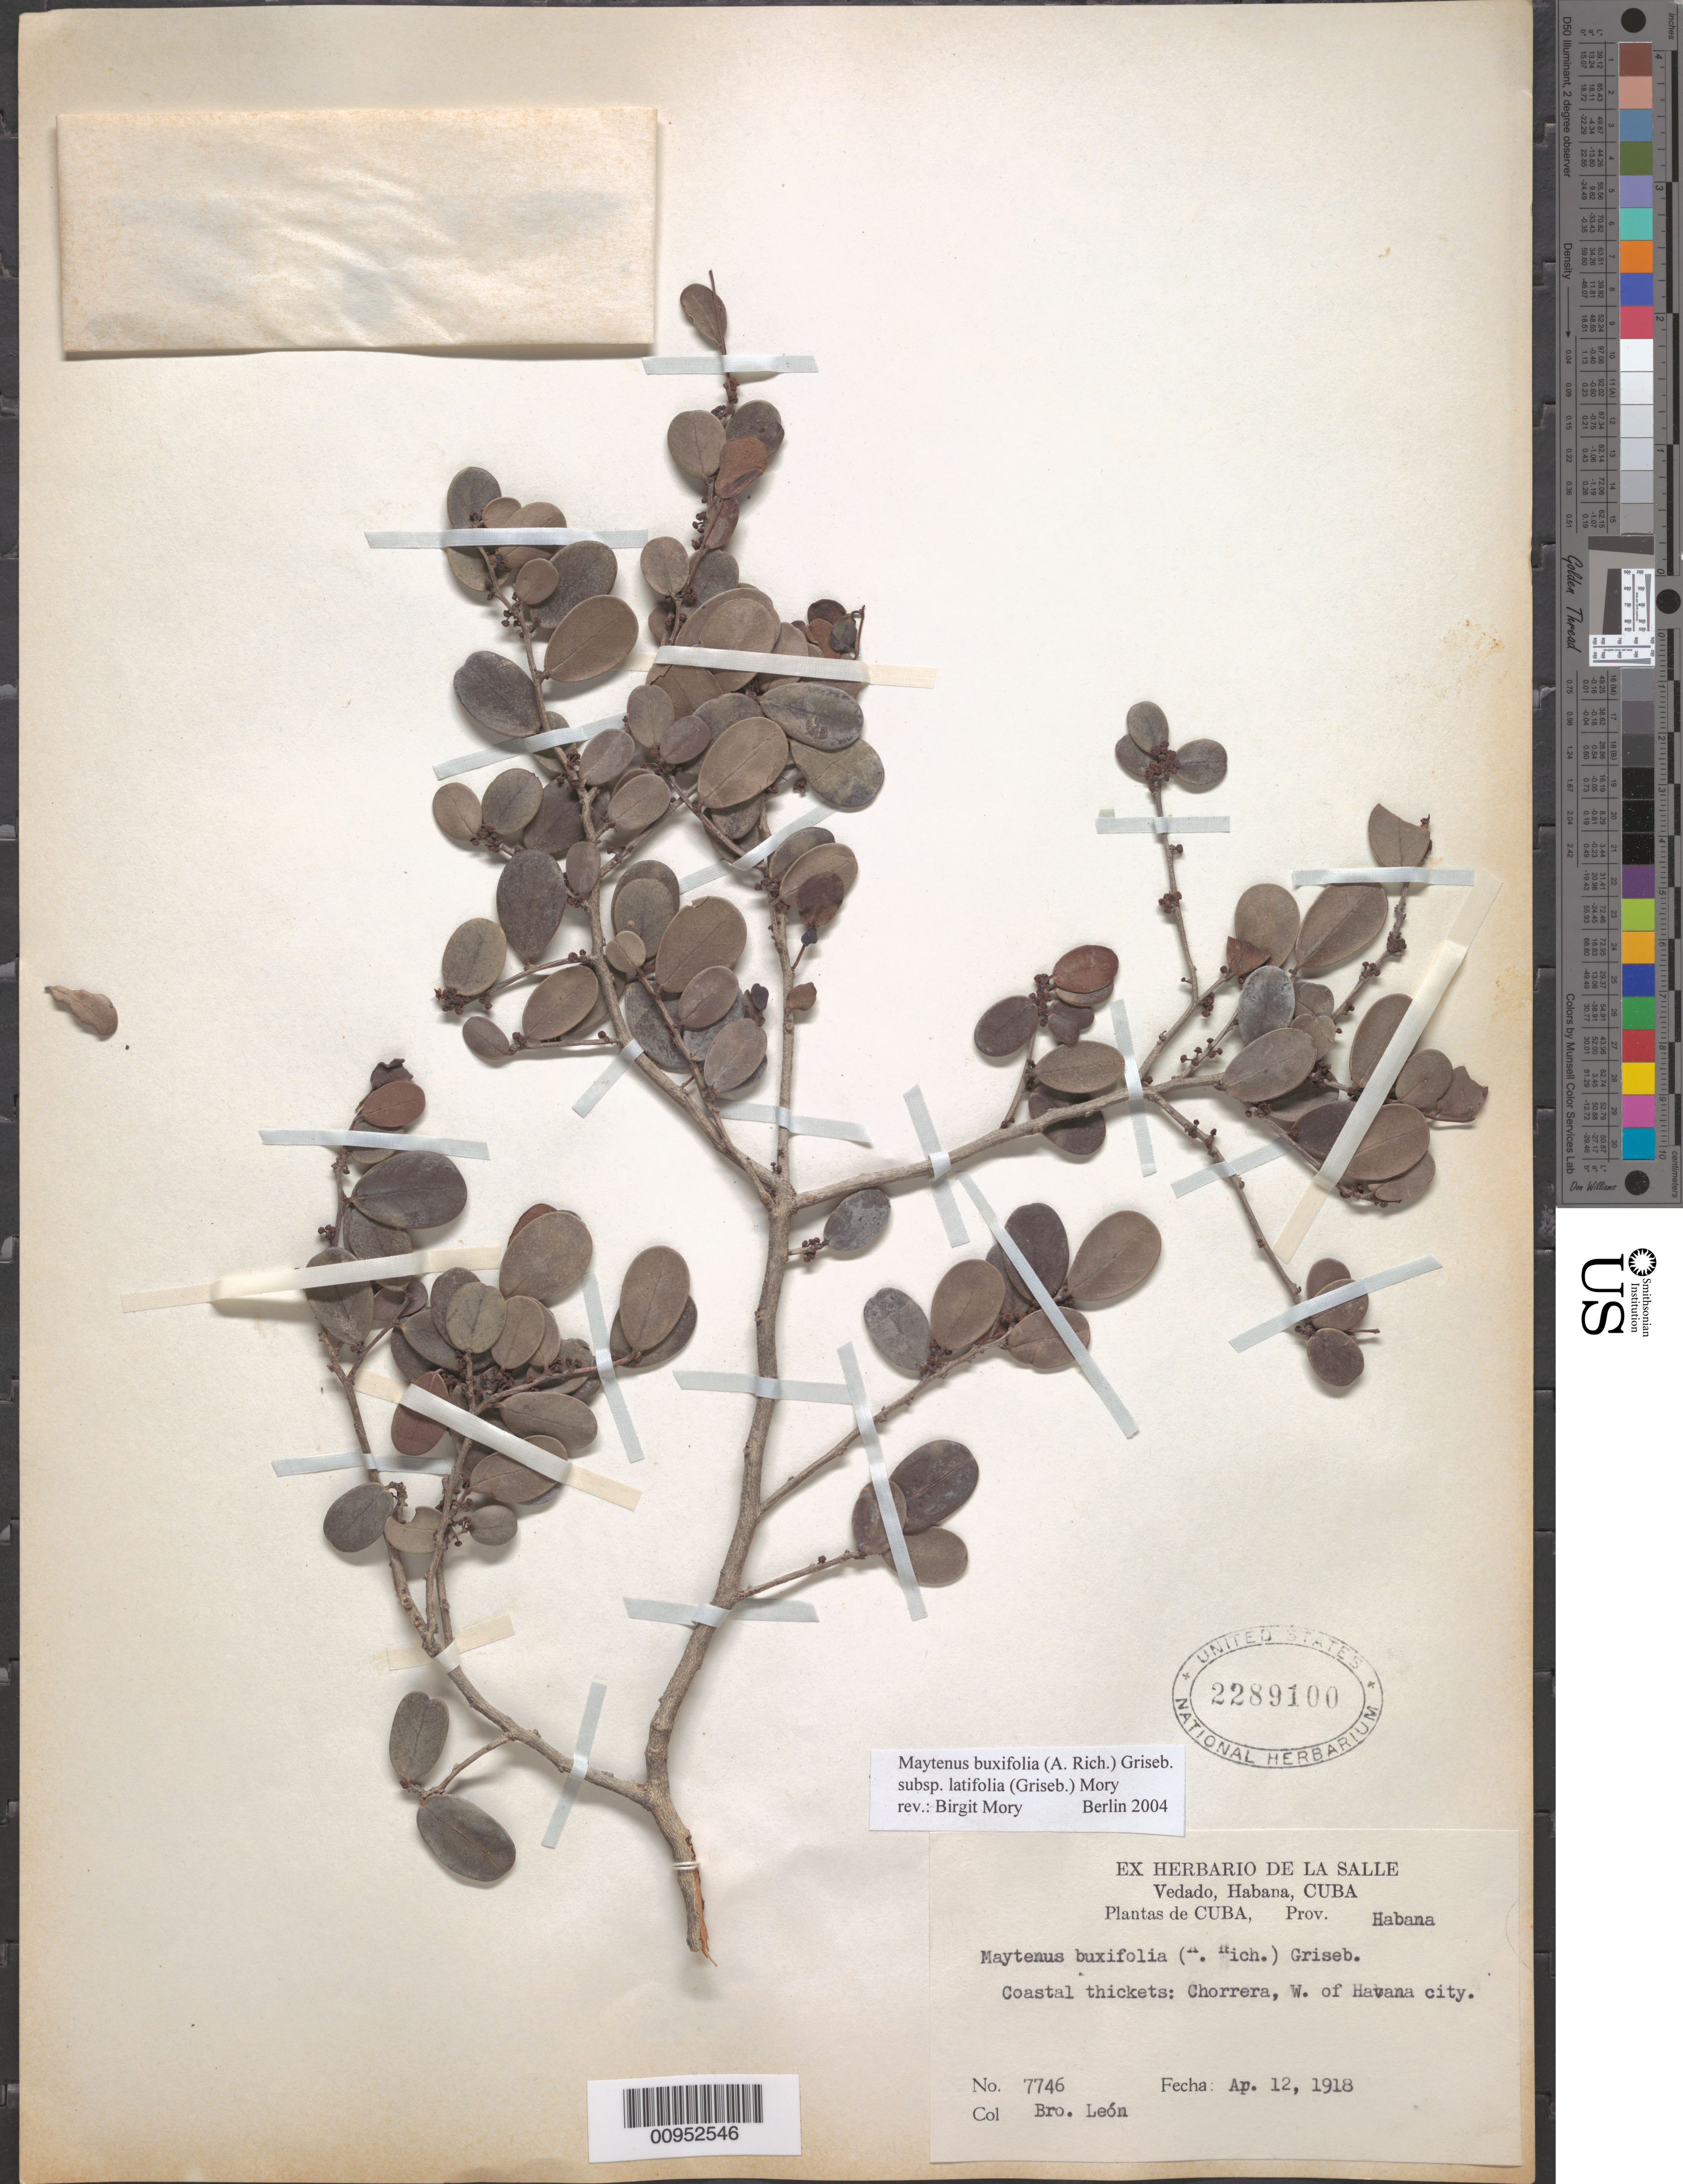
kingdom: Plantae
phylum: Tracheophyta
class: Magnoliopsida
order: Celastrales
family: Celastraceae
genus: Maytenus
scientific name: Maytenus buxifolia subsp. latifolia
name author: (Griseb.) Mory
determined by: Mory, B.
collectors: Bro. León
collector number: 7746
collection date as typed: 12 Apr 1918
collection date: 1918-04-12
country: Cuba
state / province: La Habana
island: Cuba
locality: Chorrera, W of Havana City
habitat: Coastal thickets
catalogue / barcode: US 2289100